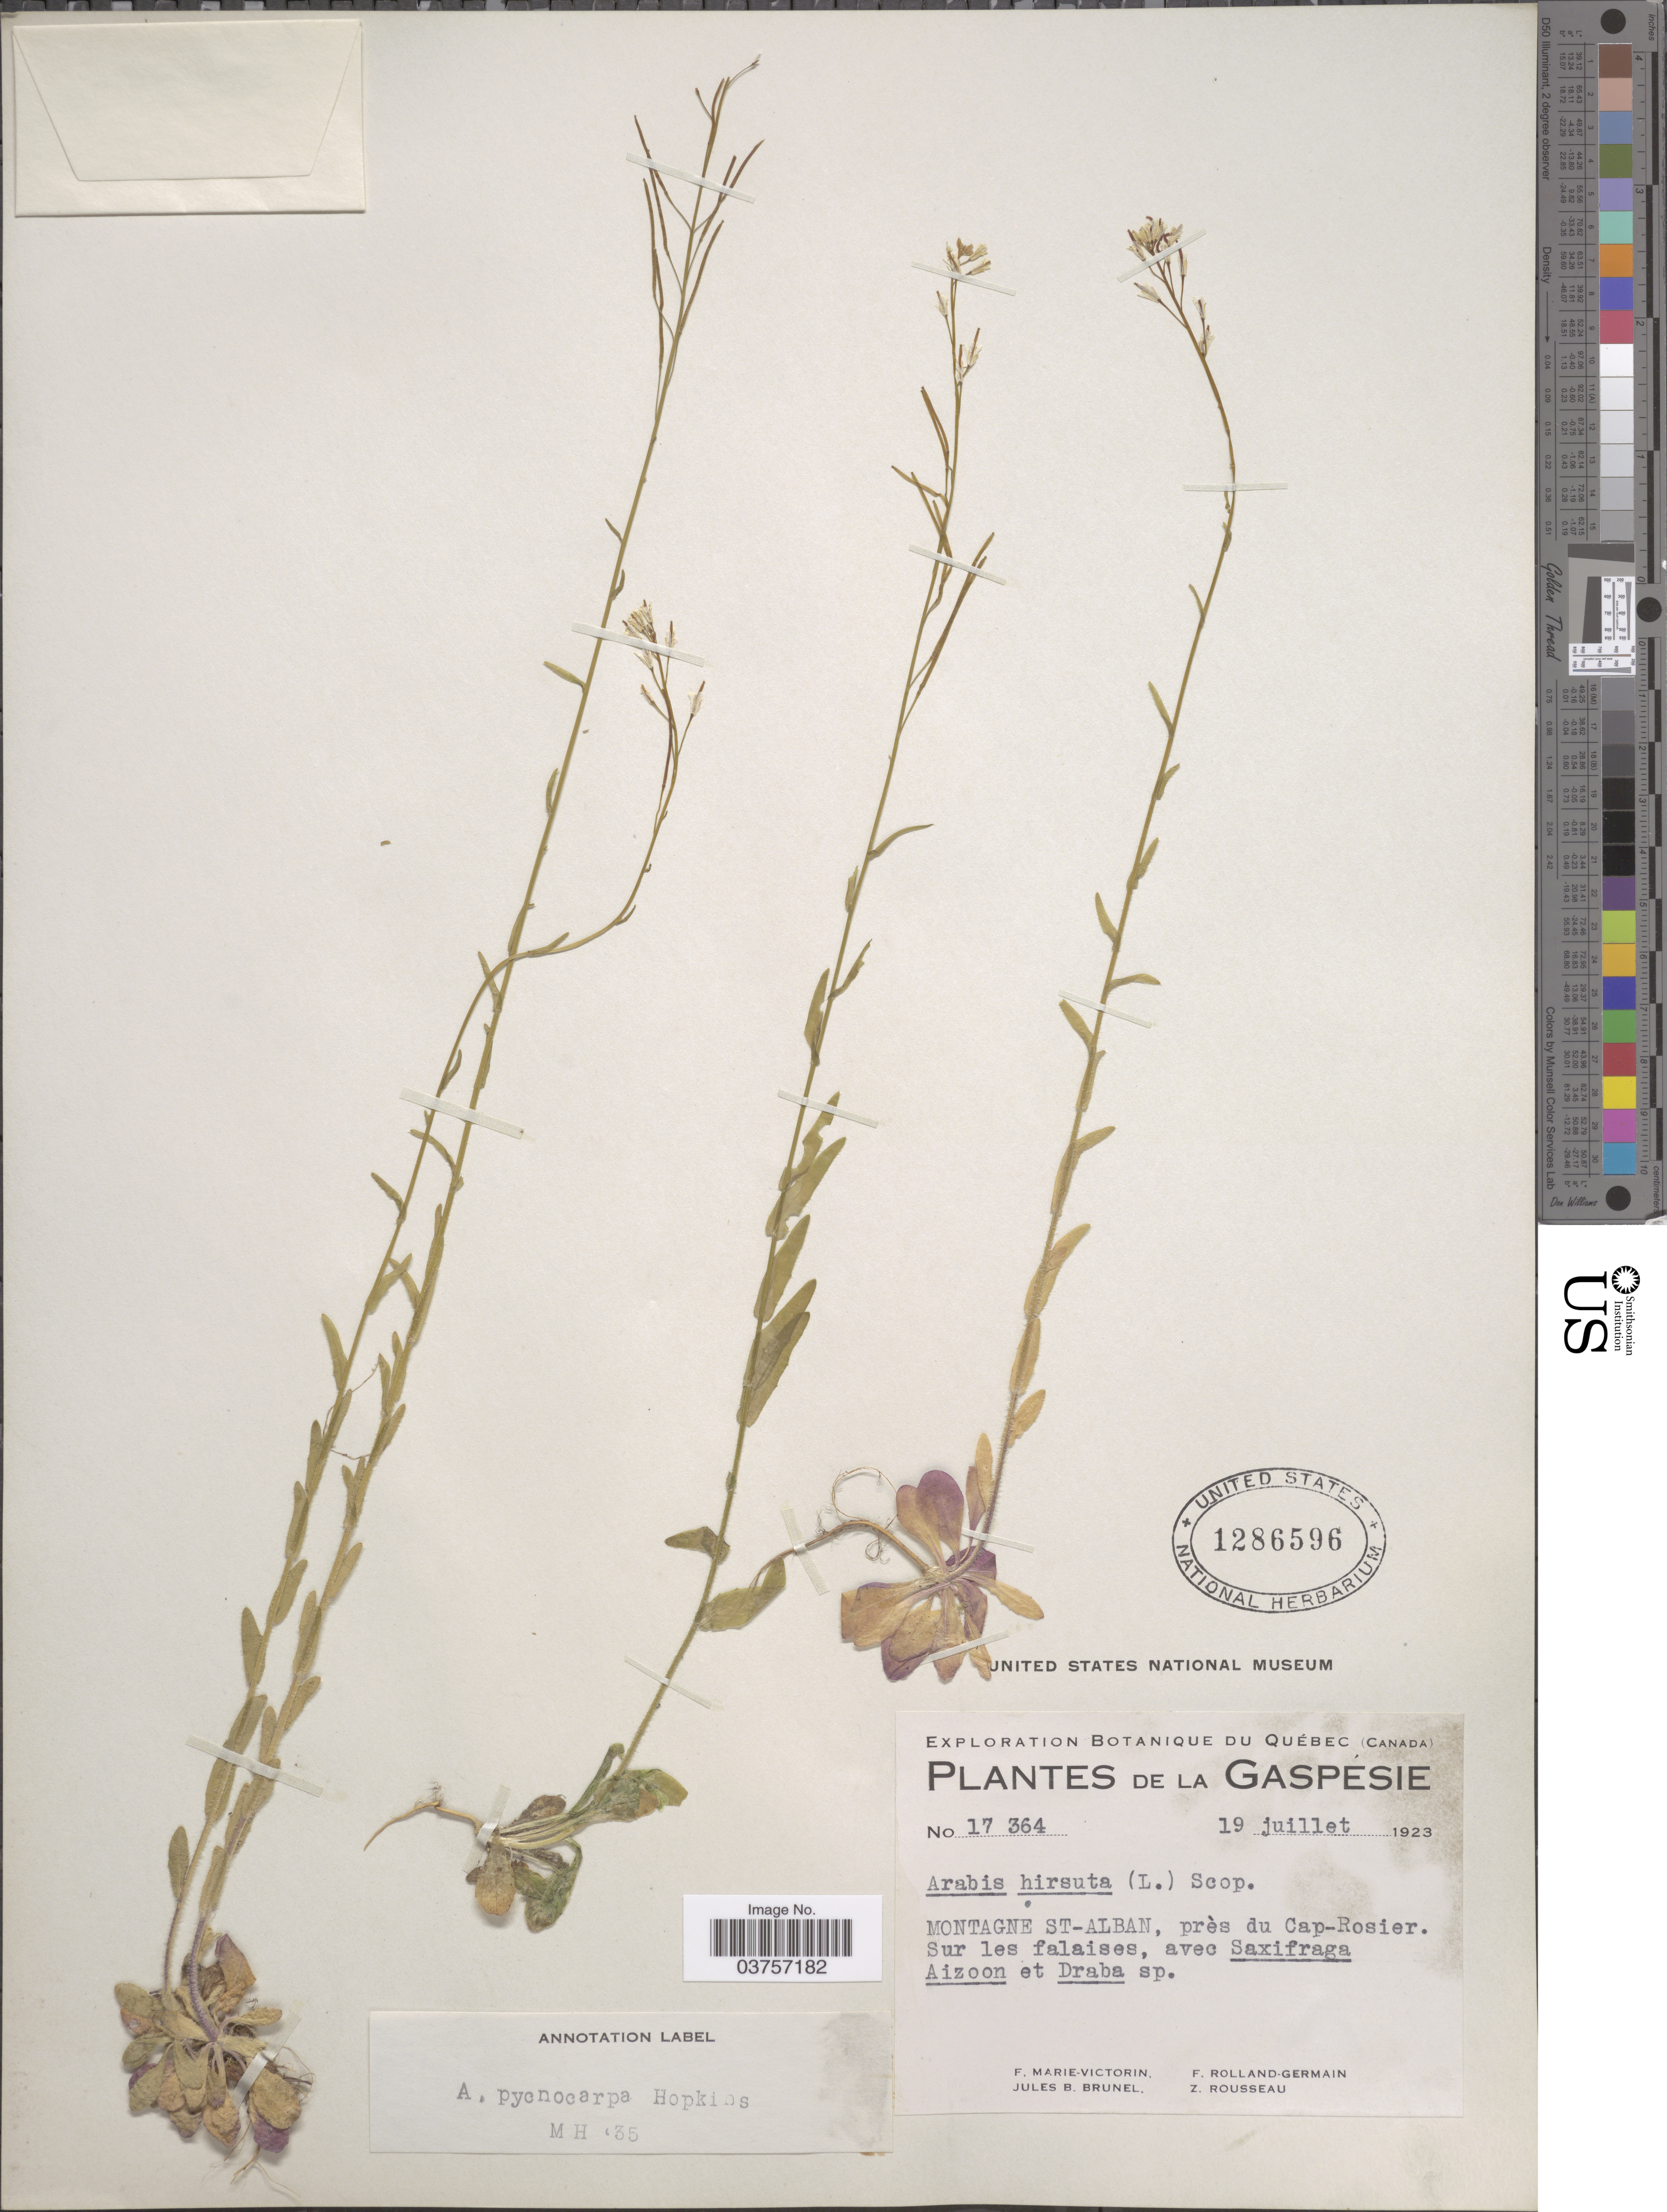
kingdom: Plantae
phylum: Tracheophyta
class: Magnoliopsida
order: Brassicales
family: Brassicaceae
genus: Arabis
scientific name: Arabis hirsuta var. pycnocarpa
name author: M. Hopkins & Rollins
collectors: F. Marie-Victorin, J. Brunel, Rolland-Germain & Z. Rousseau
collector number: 17364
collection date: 1923-07-19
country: Canada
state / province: Quebec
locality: La Gaspésie; Montagne St-Alban, près de Cap-Rosier.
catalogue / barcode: US 1286596